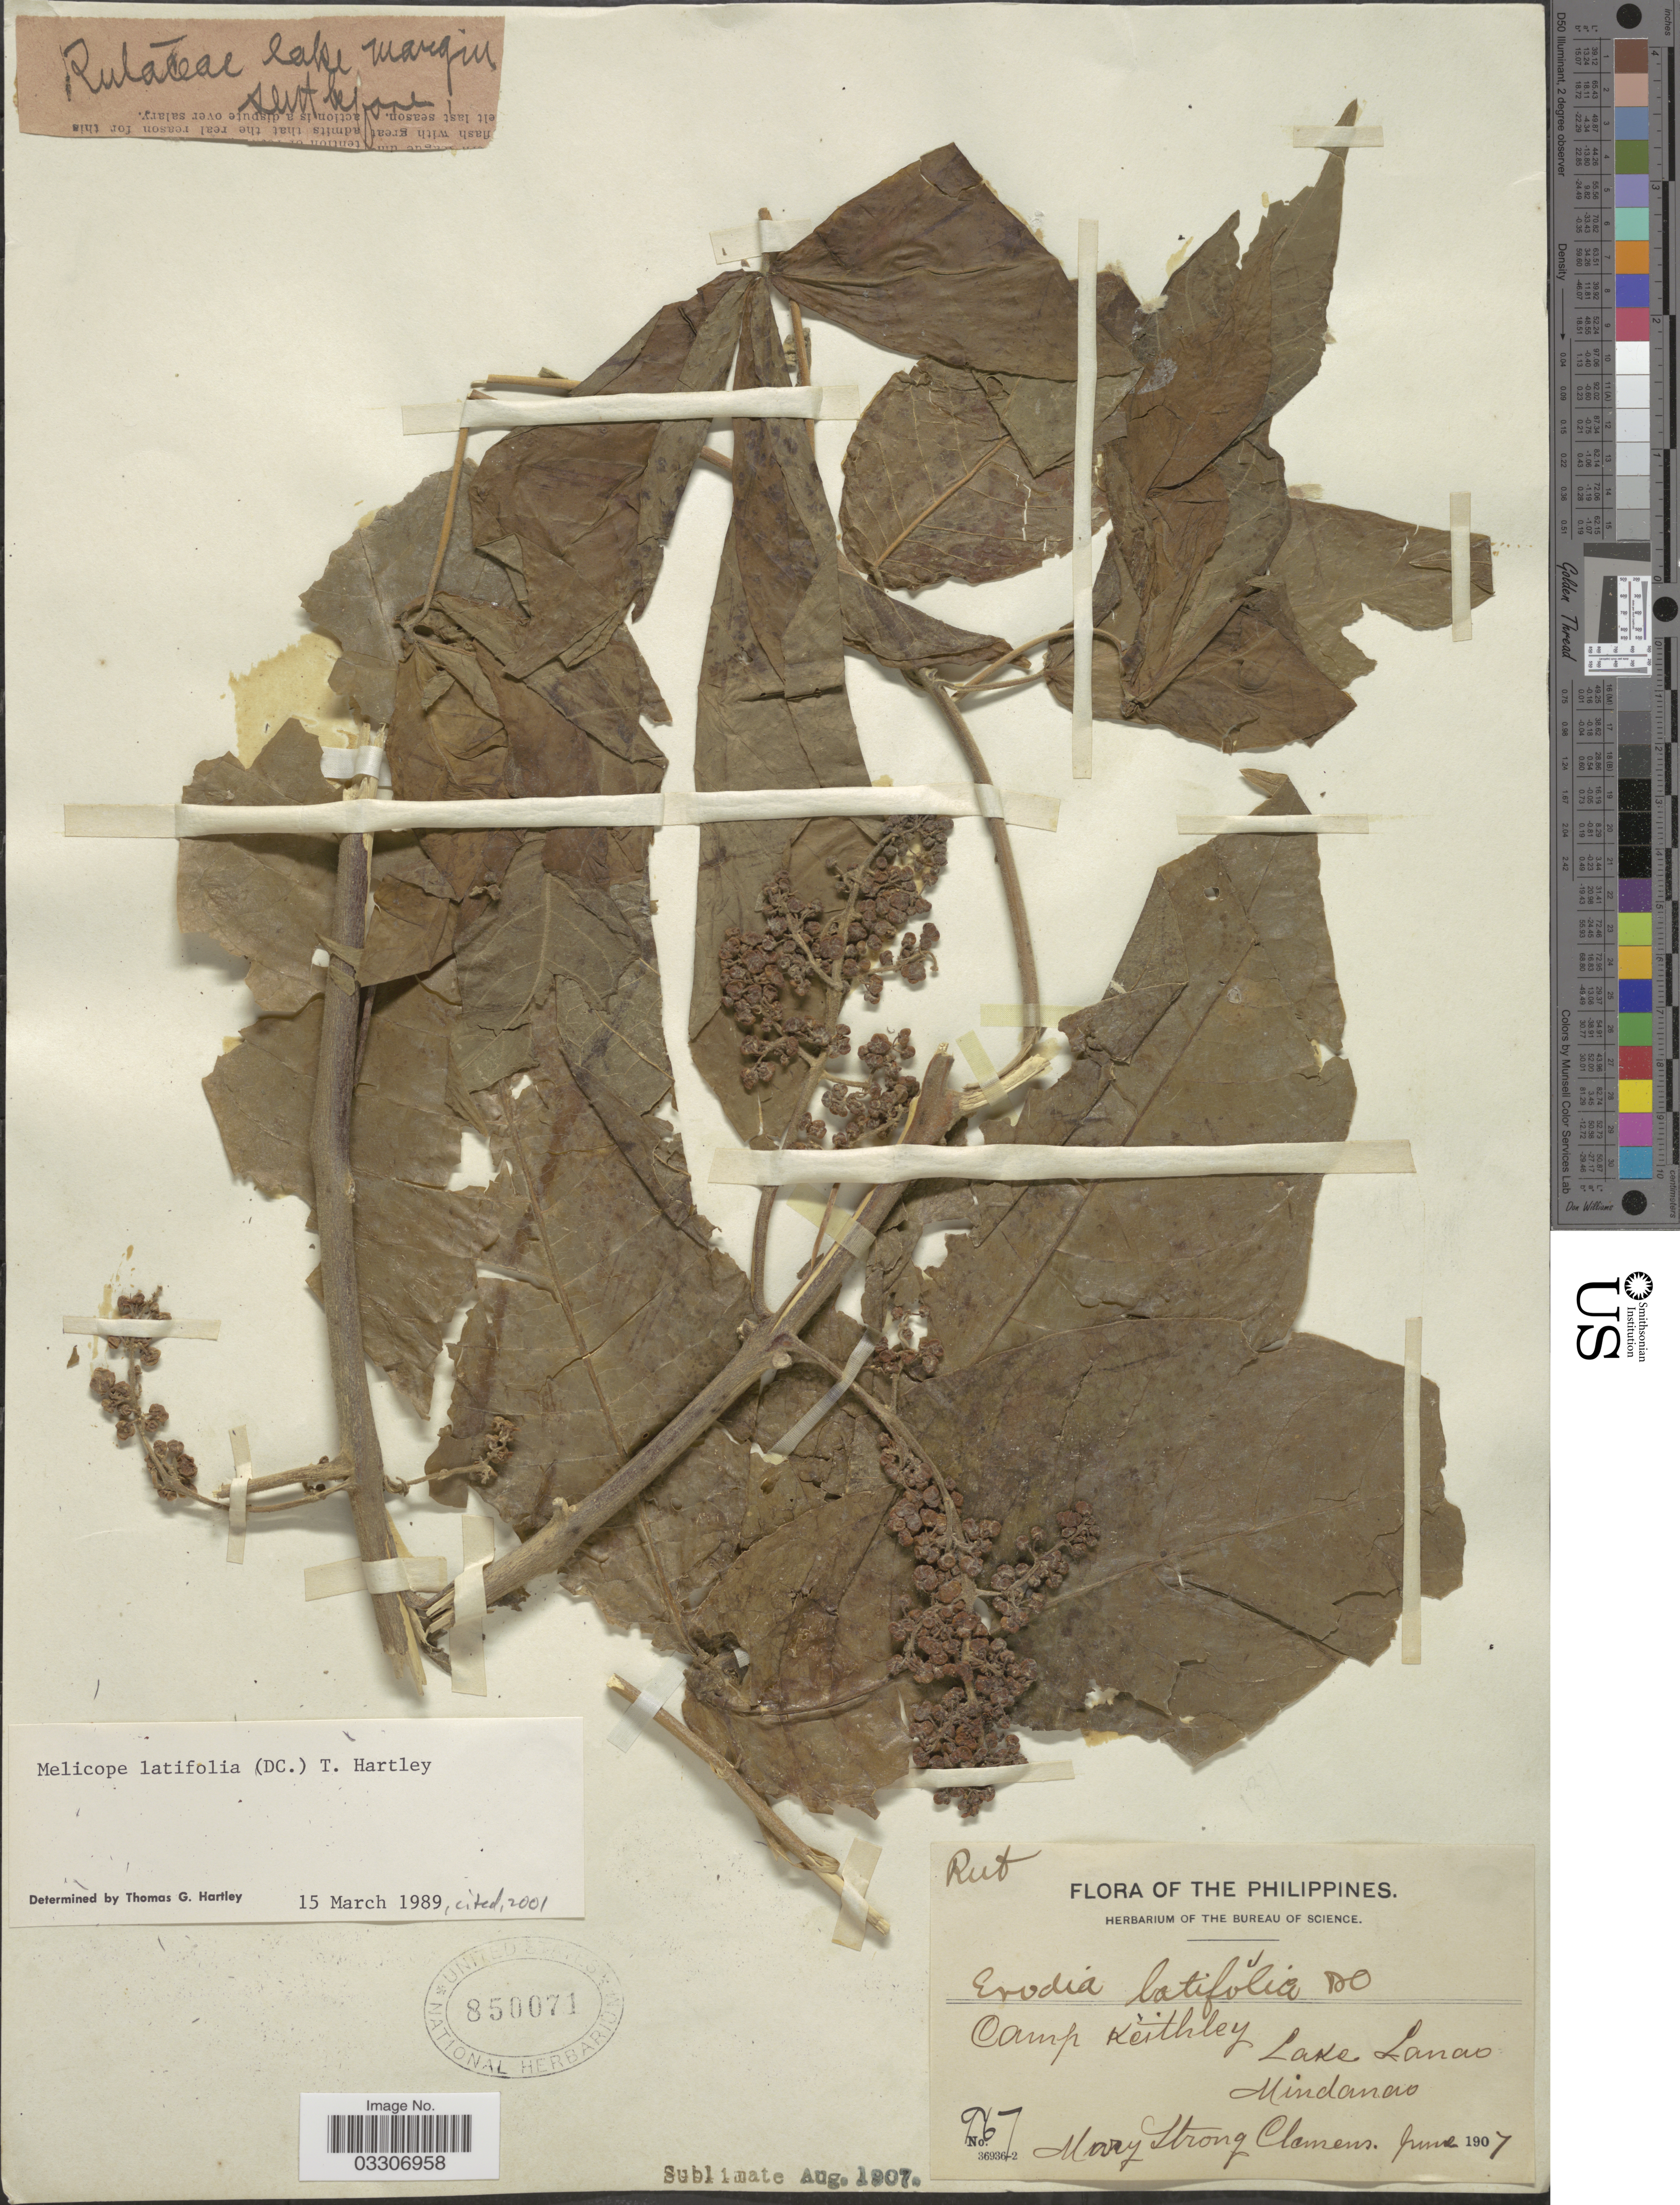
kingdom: Plantae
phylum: Tracheophyta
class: Magnoliopsida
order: Sapindales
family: Rutaceae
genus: Melicope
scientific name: Melicope latifolia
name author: (DC.) T.G. Hartley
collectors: M. S. Clemens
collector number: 967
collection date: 1907-06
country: Philippines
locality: Camp Keithley, Lake Lanao, Mindanao.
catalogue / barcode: US 850071